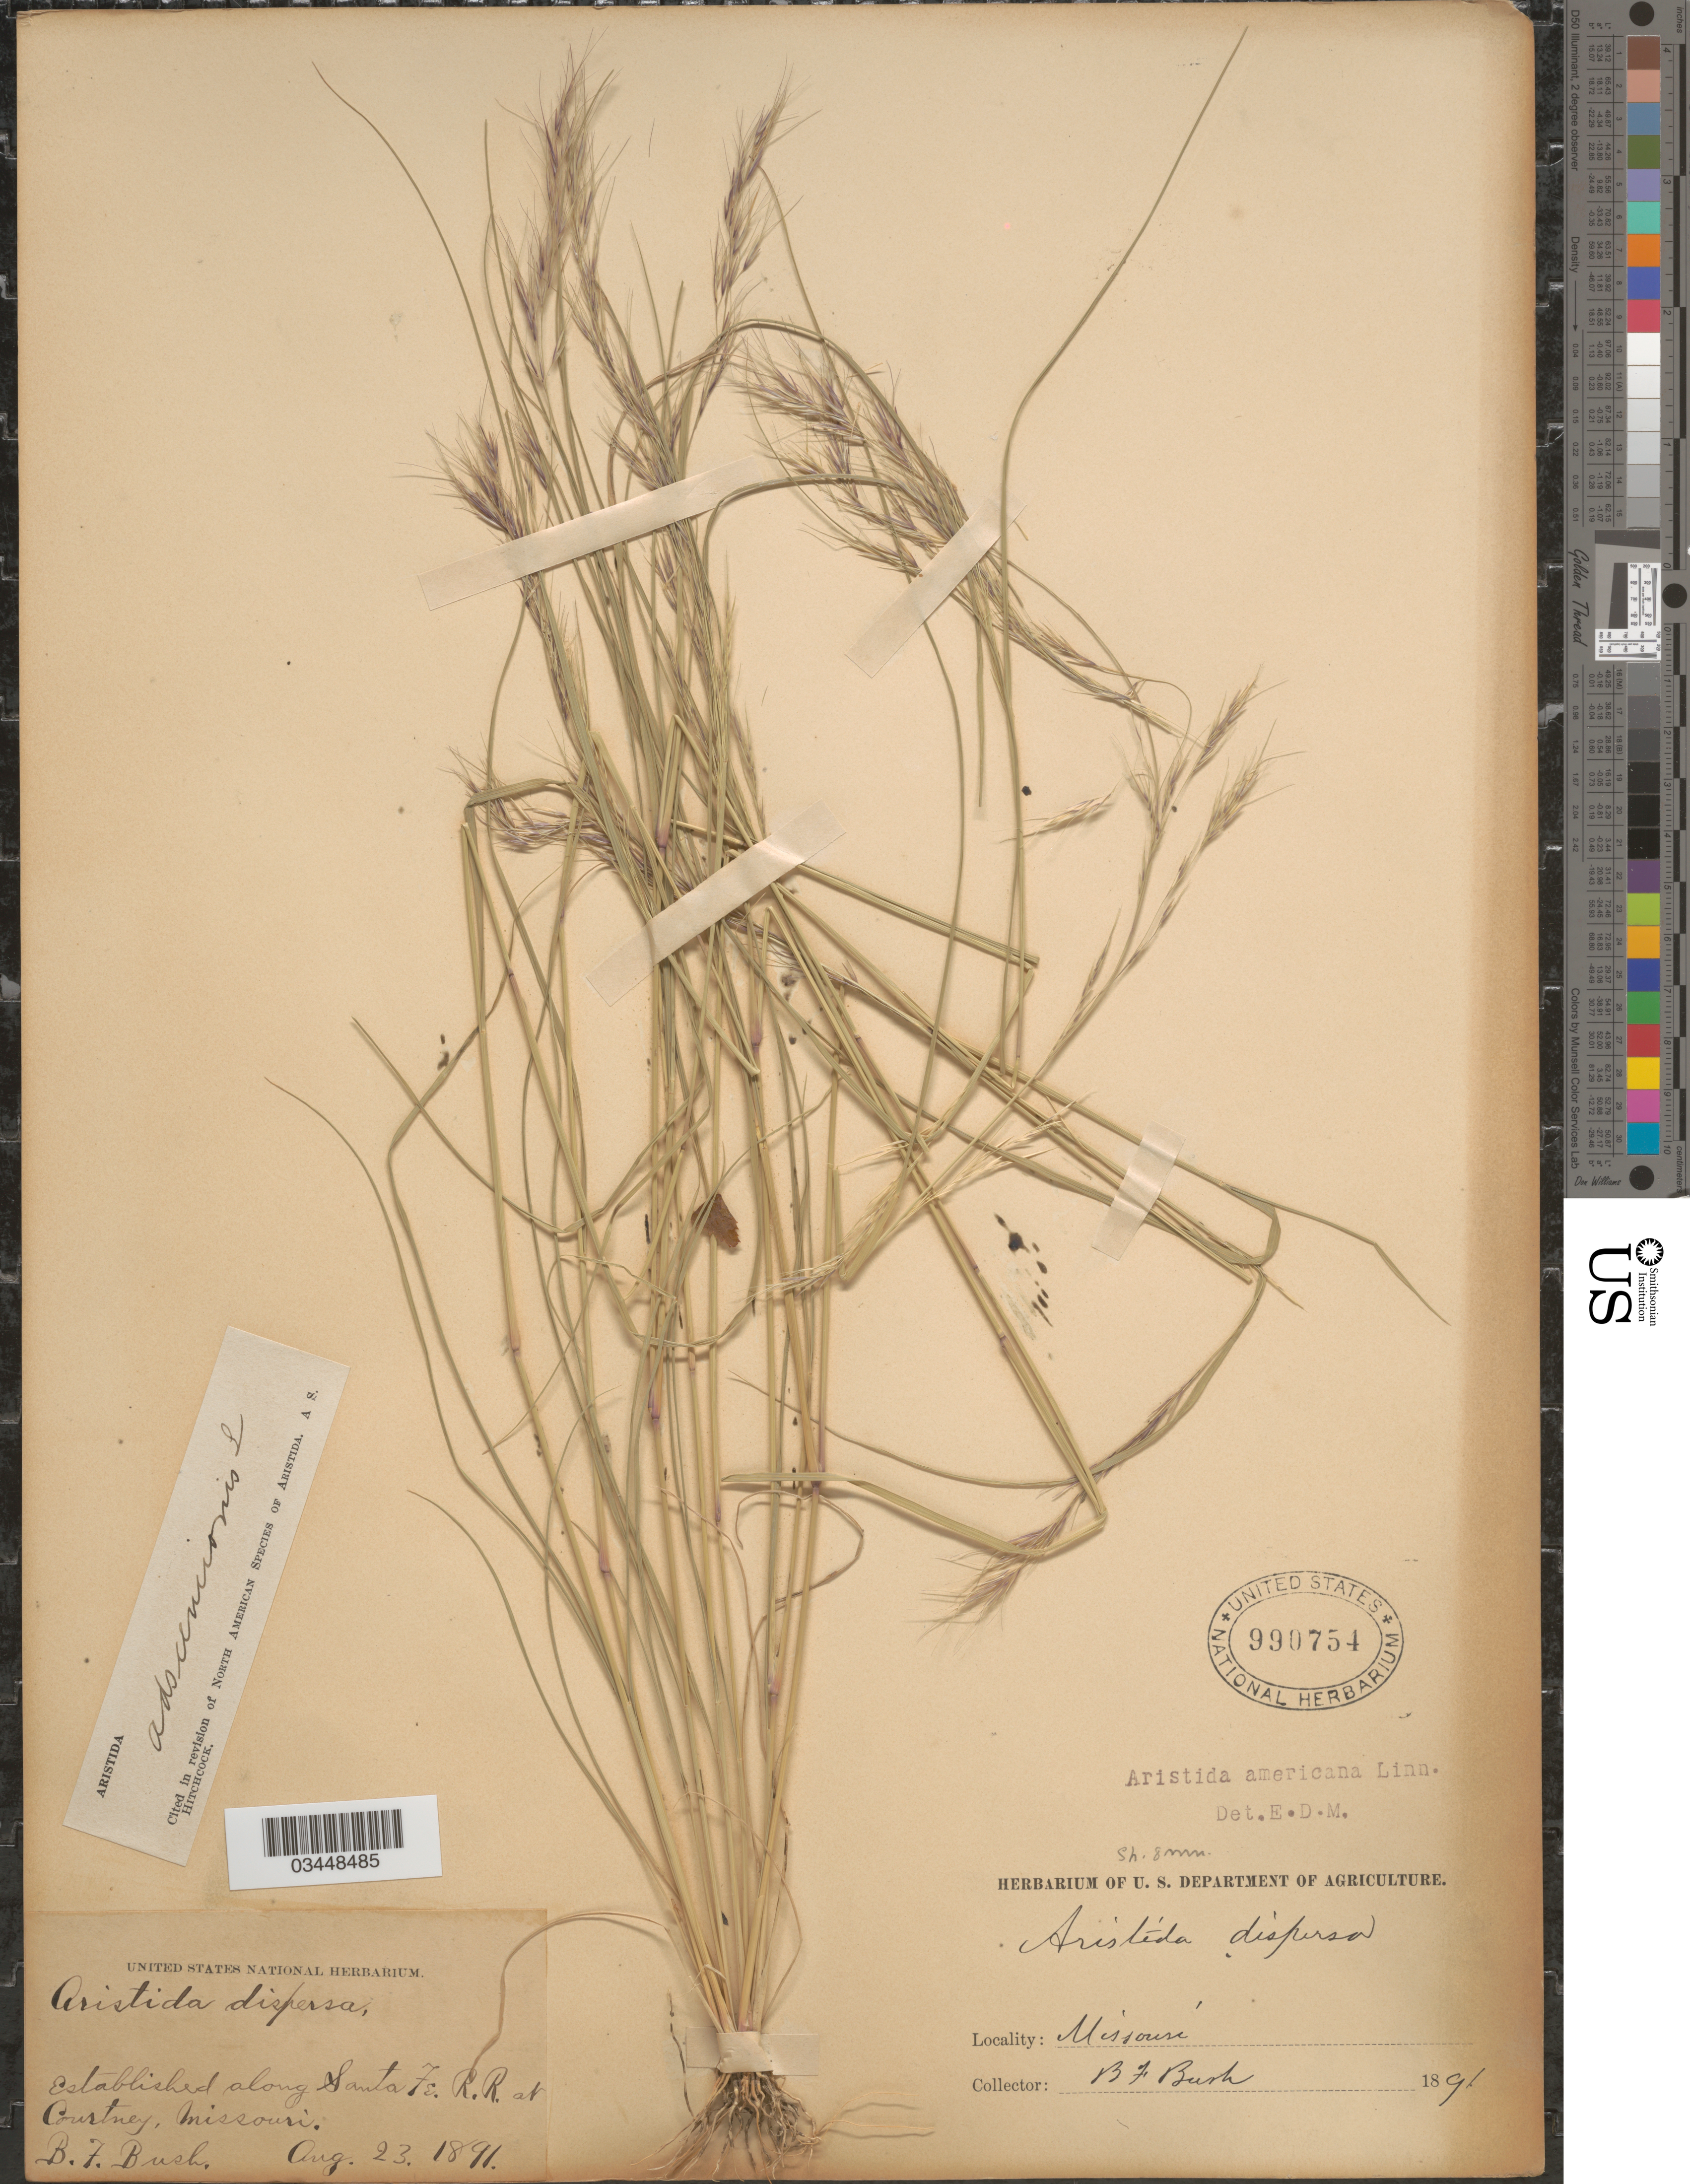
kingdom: Plantae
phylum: Tracheophyta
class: Liliopsida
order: Poales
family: Poaceae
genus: Aristida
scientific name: Aristida adscensionis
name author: L.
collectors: B. F. Bush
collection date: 1891-08-23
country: United States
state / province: Missouri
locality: Established along Santa Fe. R.R. at Courtney.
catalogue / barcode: US 990754